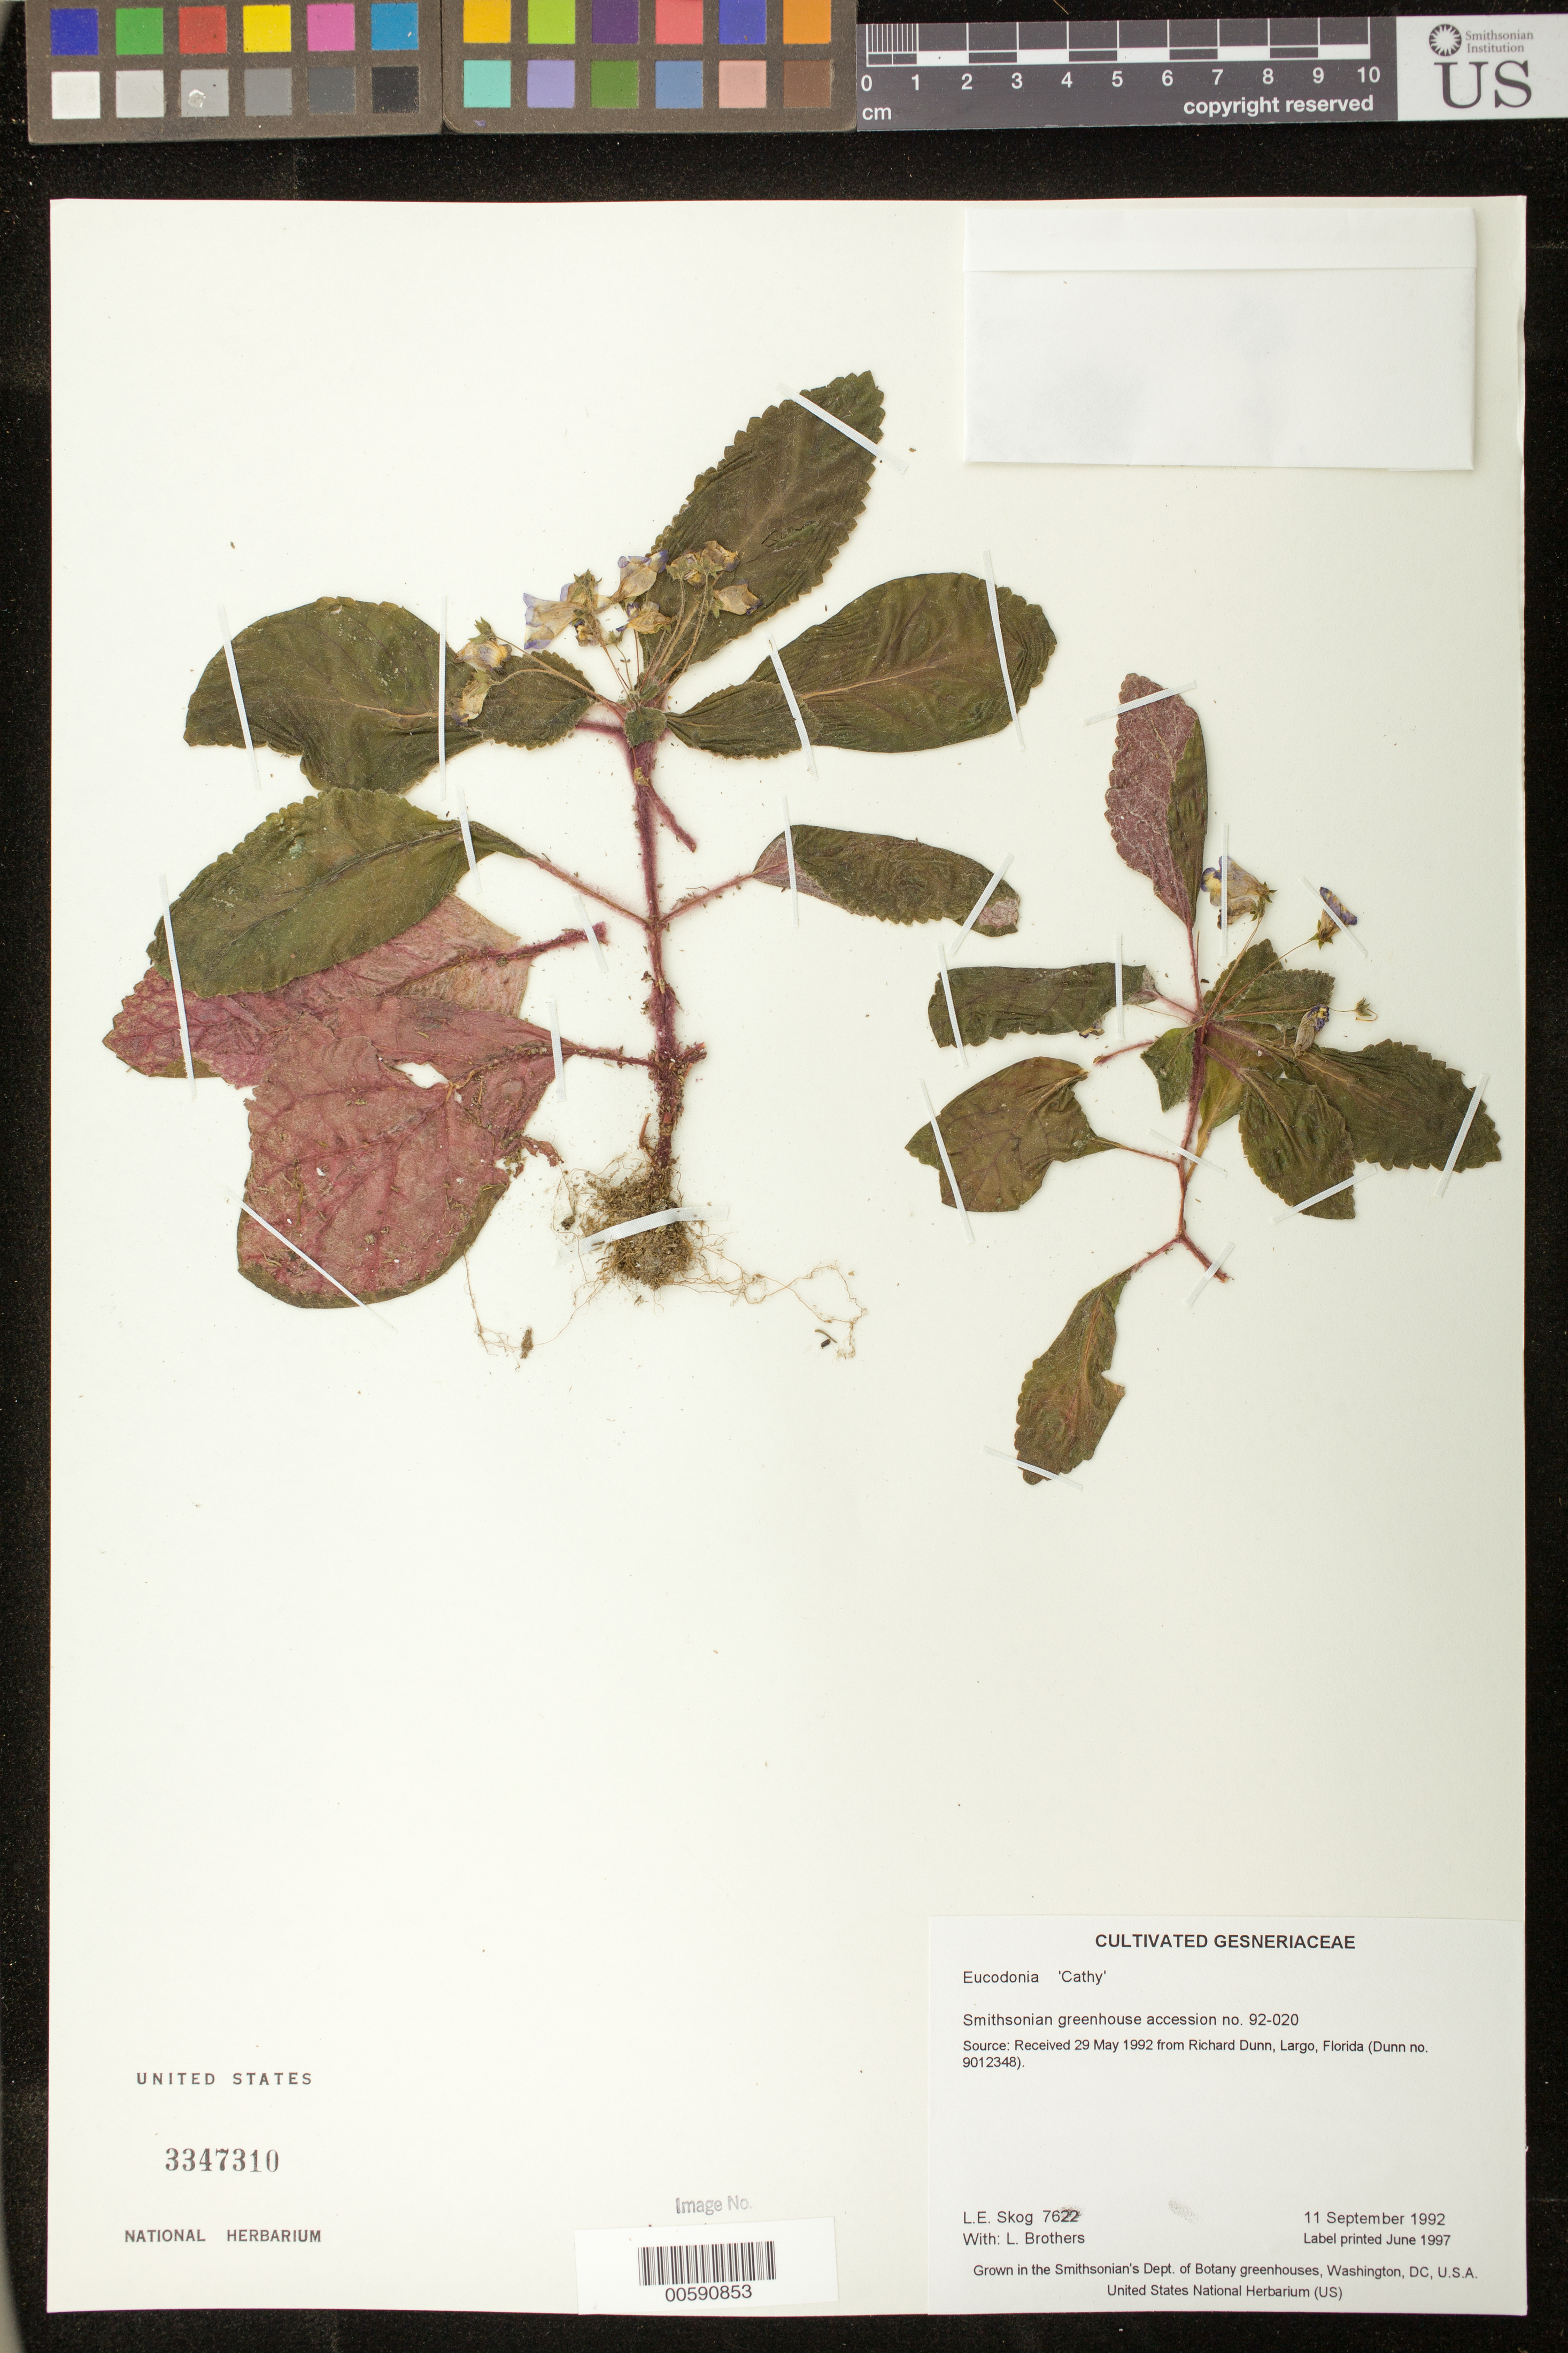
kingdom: Plantae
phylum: Tracheophyta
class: Magnoliopsida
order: Lamiales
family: Gesneriaceae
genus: Eucodonia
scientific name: Eucodonia 'Cathy'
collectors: L. E. Skog & L. Brothers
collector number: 7622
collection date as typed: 11 Sep 1992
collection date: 1992-09-11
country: United States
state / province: District of Columbia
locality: Grown in the Smithsonian's Dept. of Botany greenhouses, Washington, DC, U.S.A.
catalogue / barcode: US 3347310